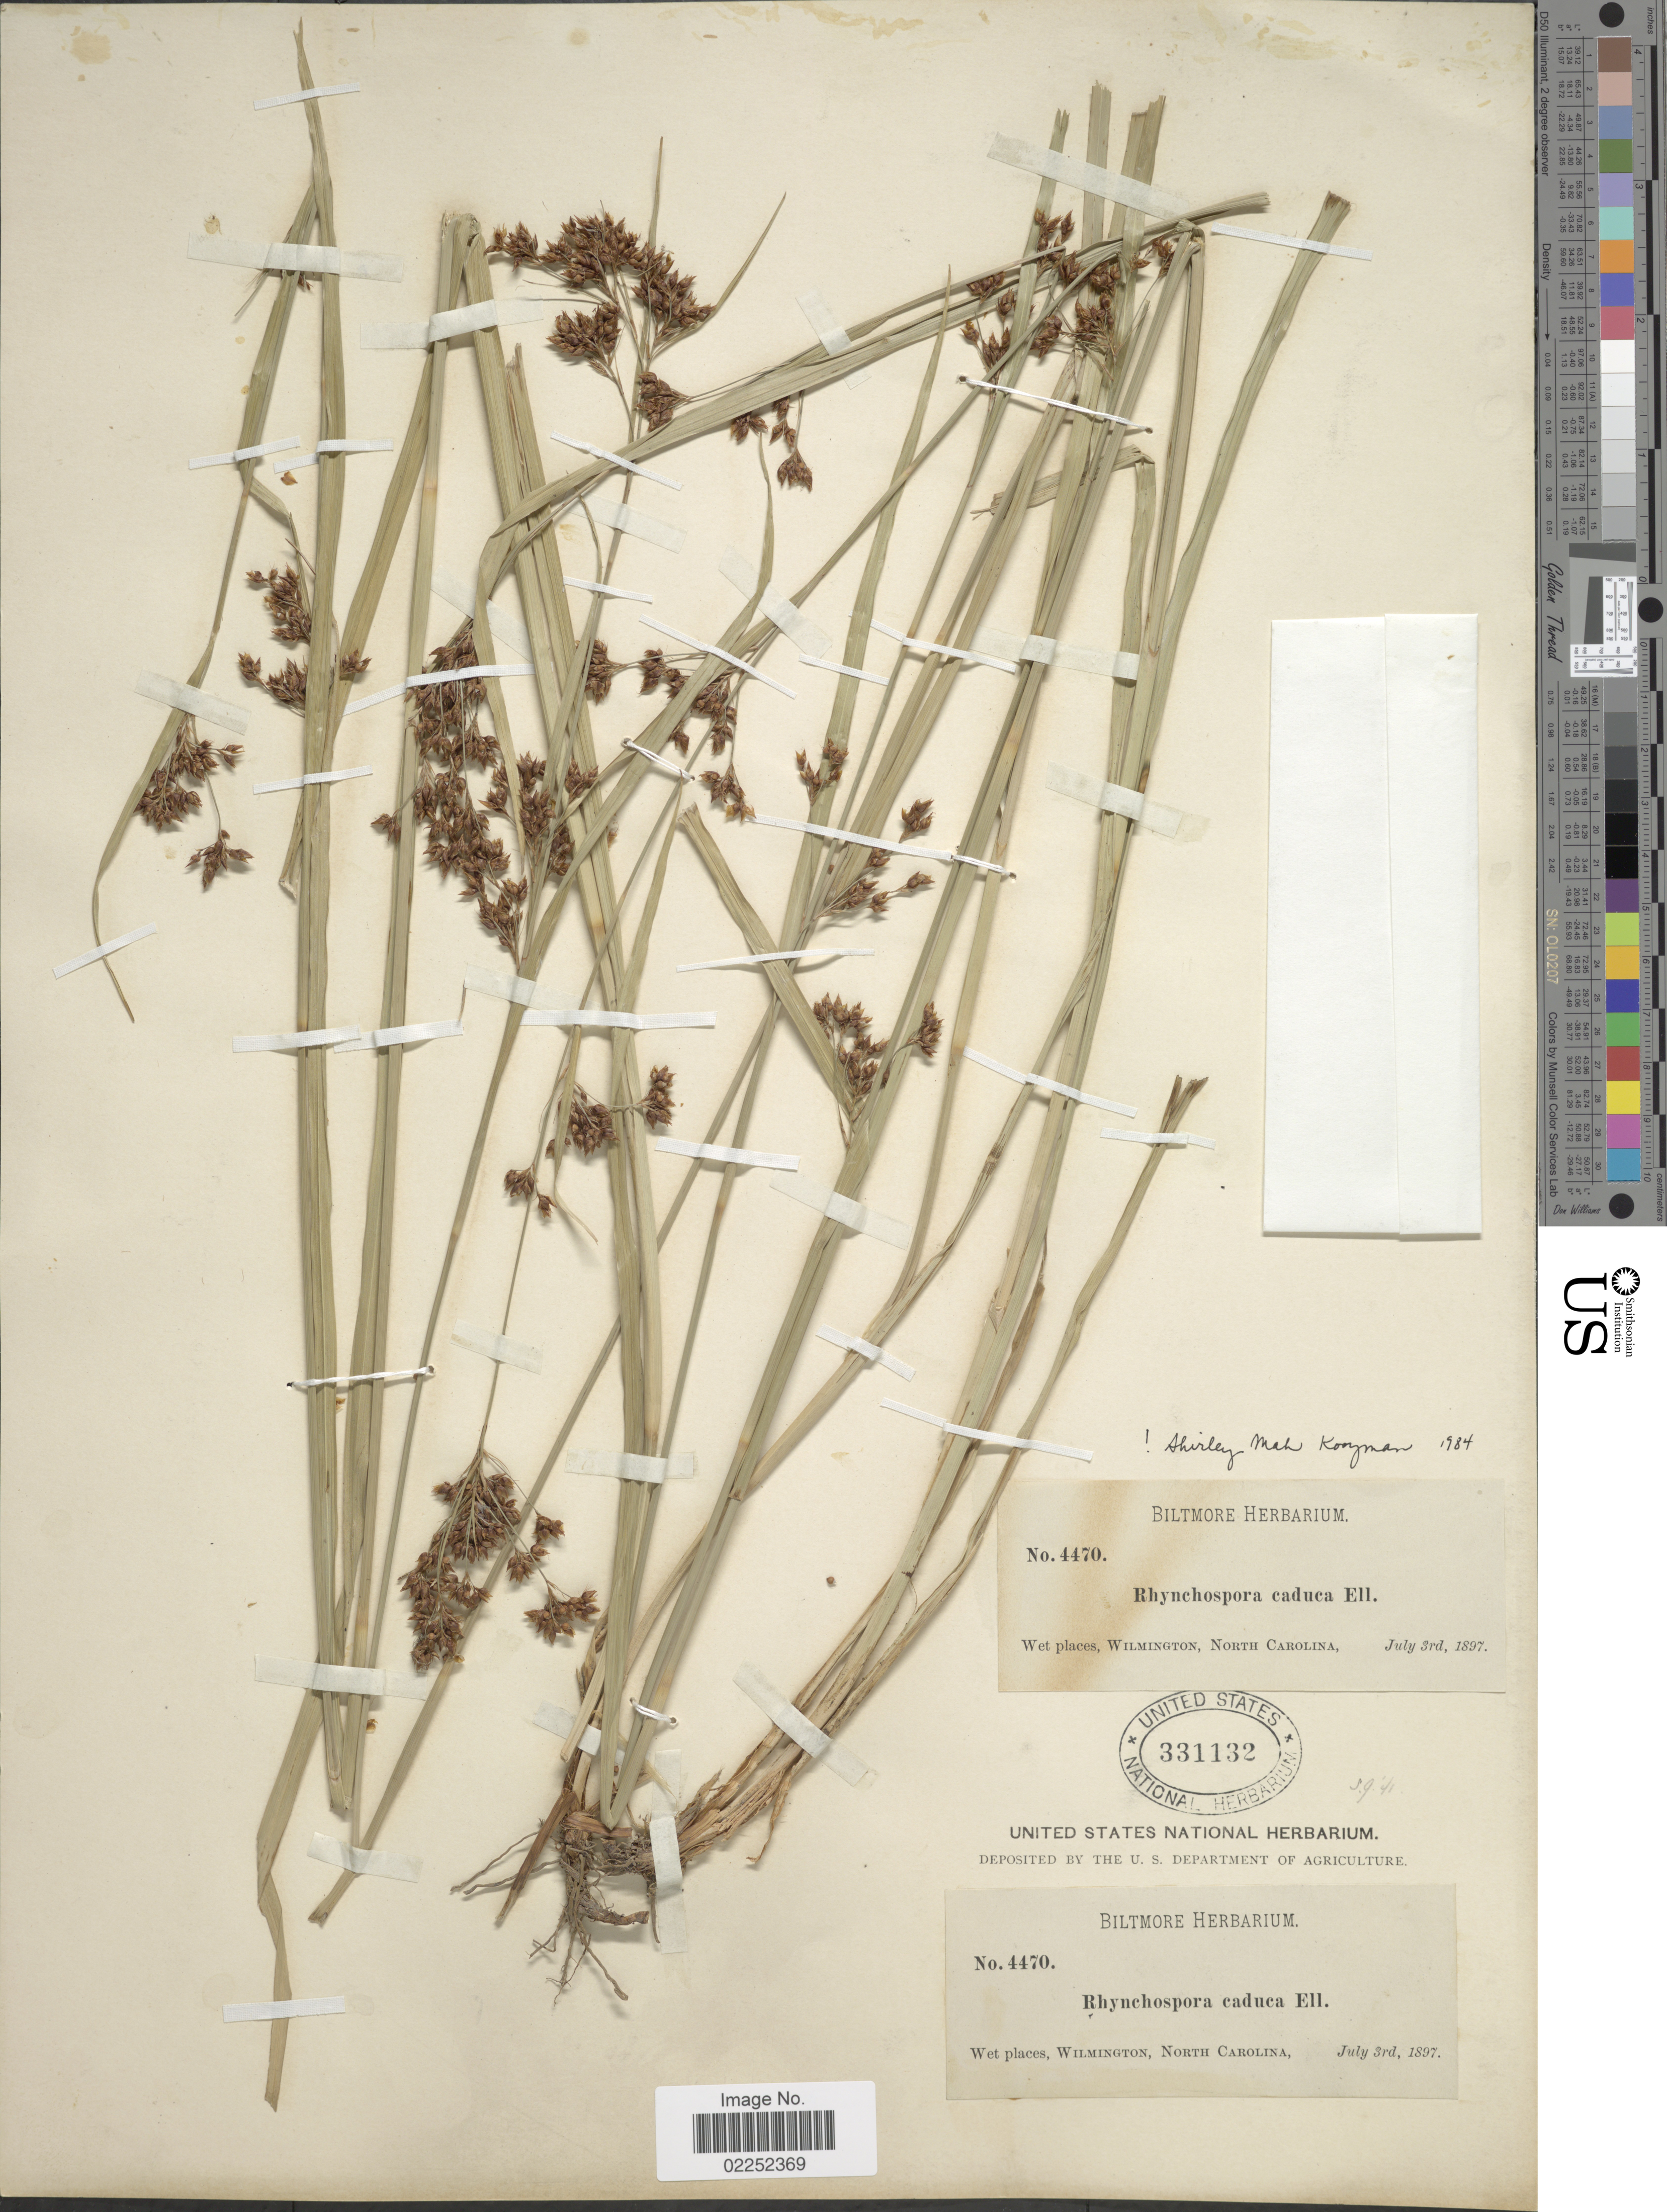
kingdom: Plantae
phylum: Tracheophyta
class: Liliopsida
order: Poales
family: Cyperaceae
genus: Rhynchospora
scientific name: Rhynchospora caduca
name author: Elliott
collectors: ex herb. Biltmore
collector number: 4470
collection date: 1897-07-03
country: United States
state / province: North Carolina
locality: Wet places, Wilmington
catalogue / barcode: US 331132